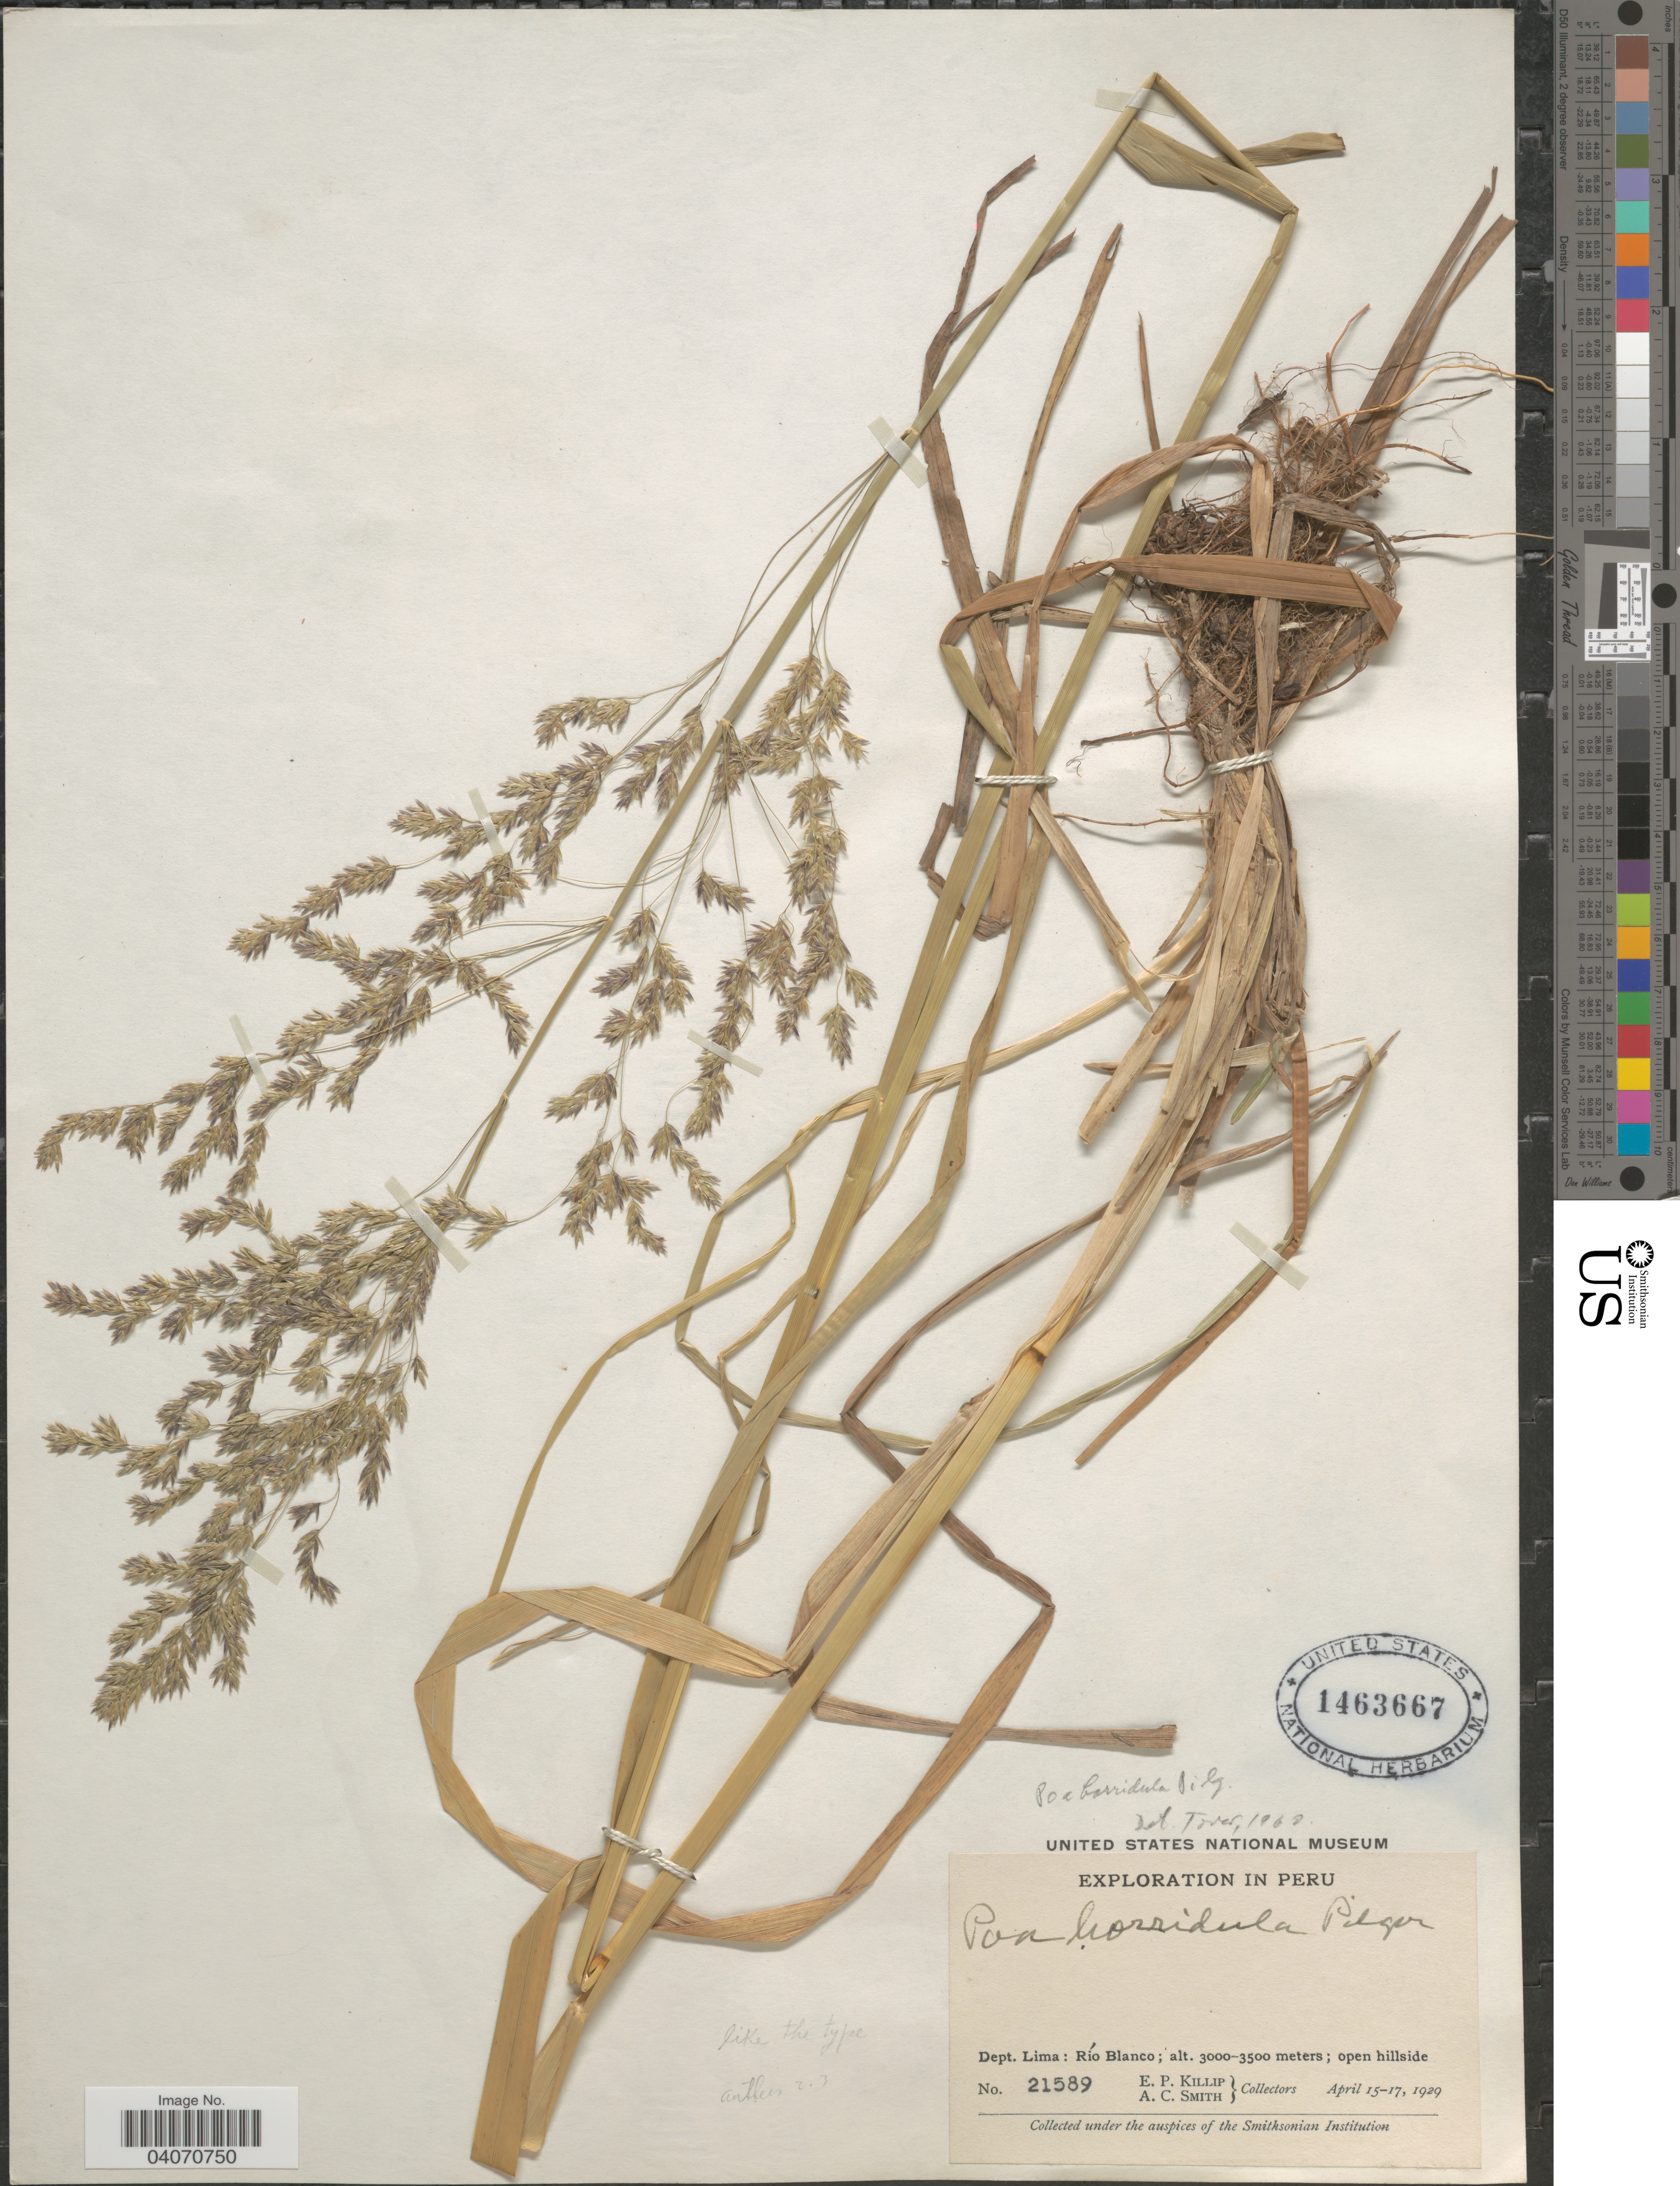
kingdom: Plantae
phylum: Tracheophyta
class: Liliopsida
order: Poales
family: Poaceae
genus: Poa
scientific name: Poa horridula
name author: Pilg.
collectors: E. P. Killip & A. C. Smith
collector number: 21589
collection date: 1929-04-15/1929-04-17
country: Peru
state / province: Lima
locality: Exploration in Peru. Dept. Lima: Río Blanco.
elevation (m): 3000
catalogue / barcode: US 1463667